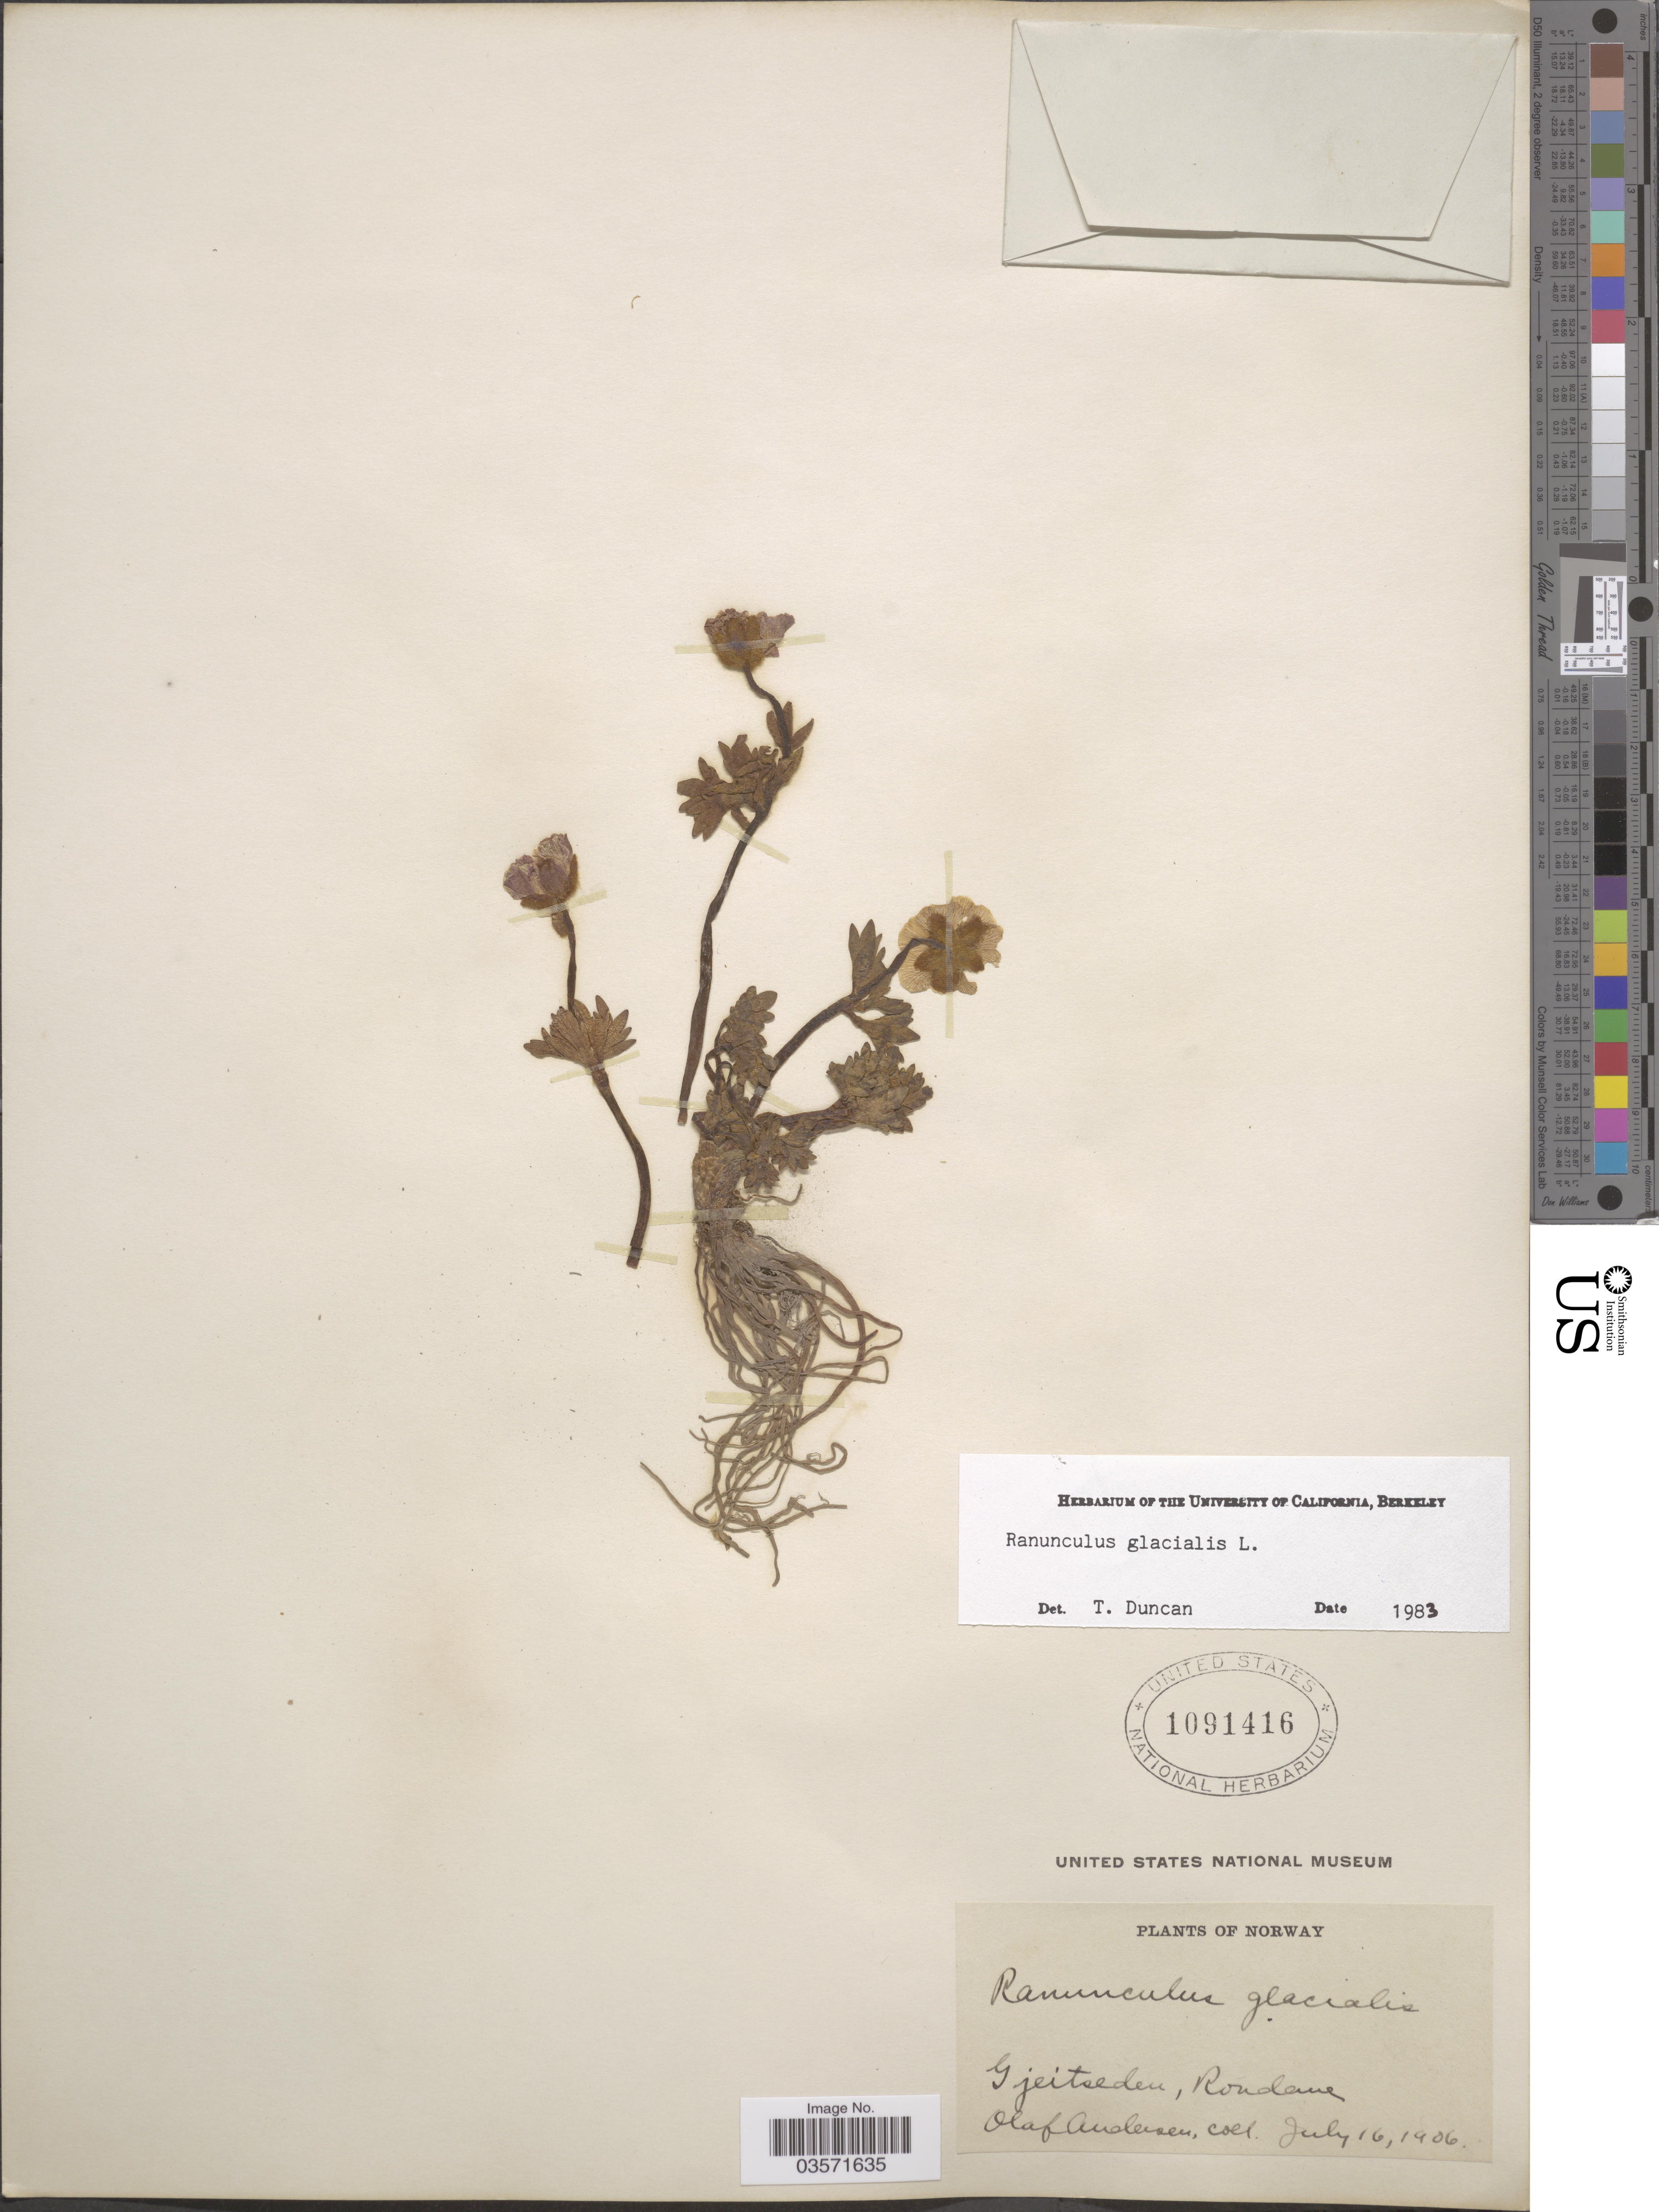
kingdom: Plantae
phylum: Tracheophyta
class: Magnoliopsida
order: Ranunculales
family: Ranunculaceae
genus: Ranunculus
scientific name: Ranunculus glacialis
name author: L.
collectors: O. Andersen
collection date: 1906-07-16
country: Norway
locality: Gjeitseden, Rondane.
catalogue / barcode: US 1091416